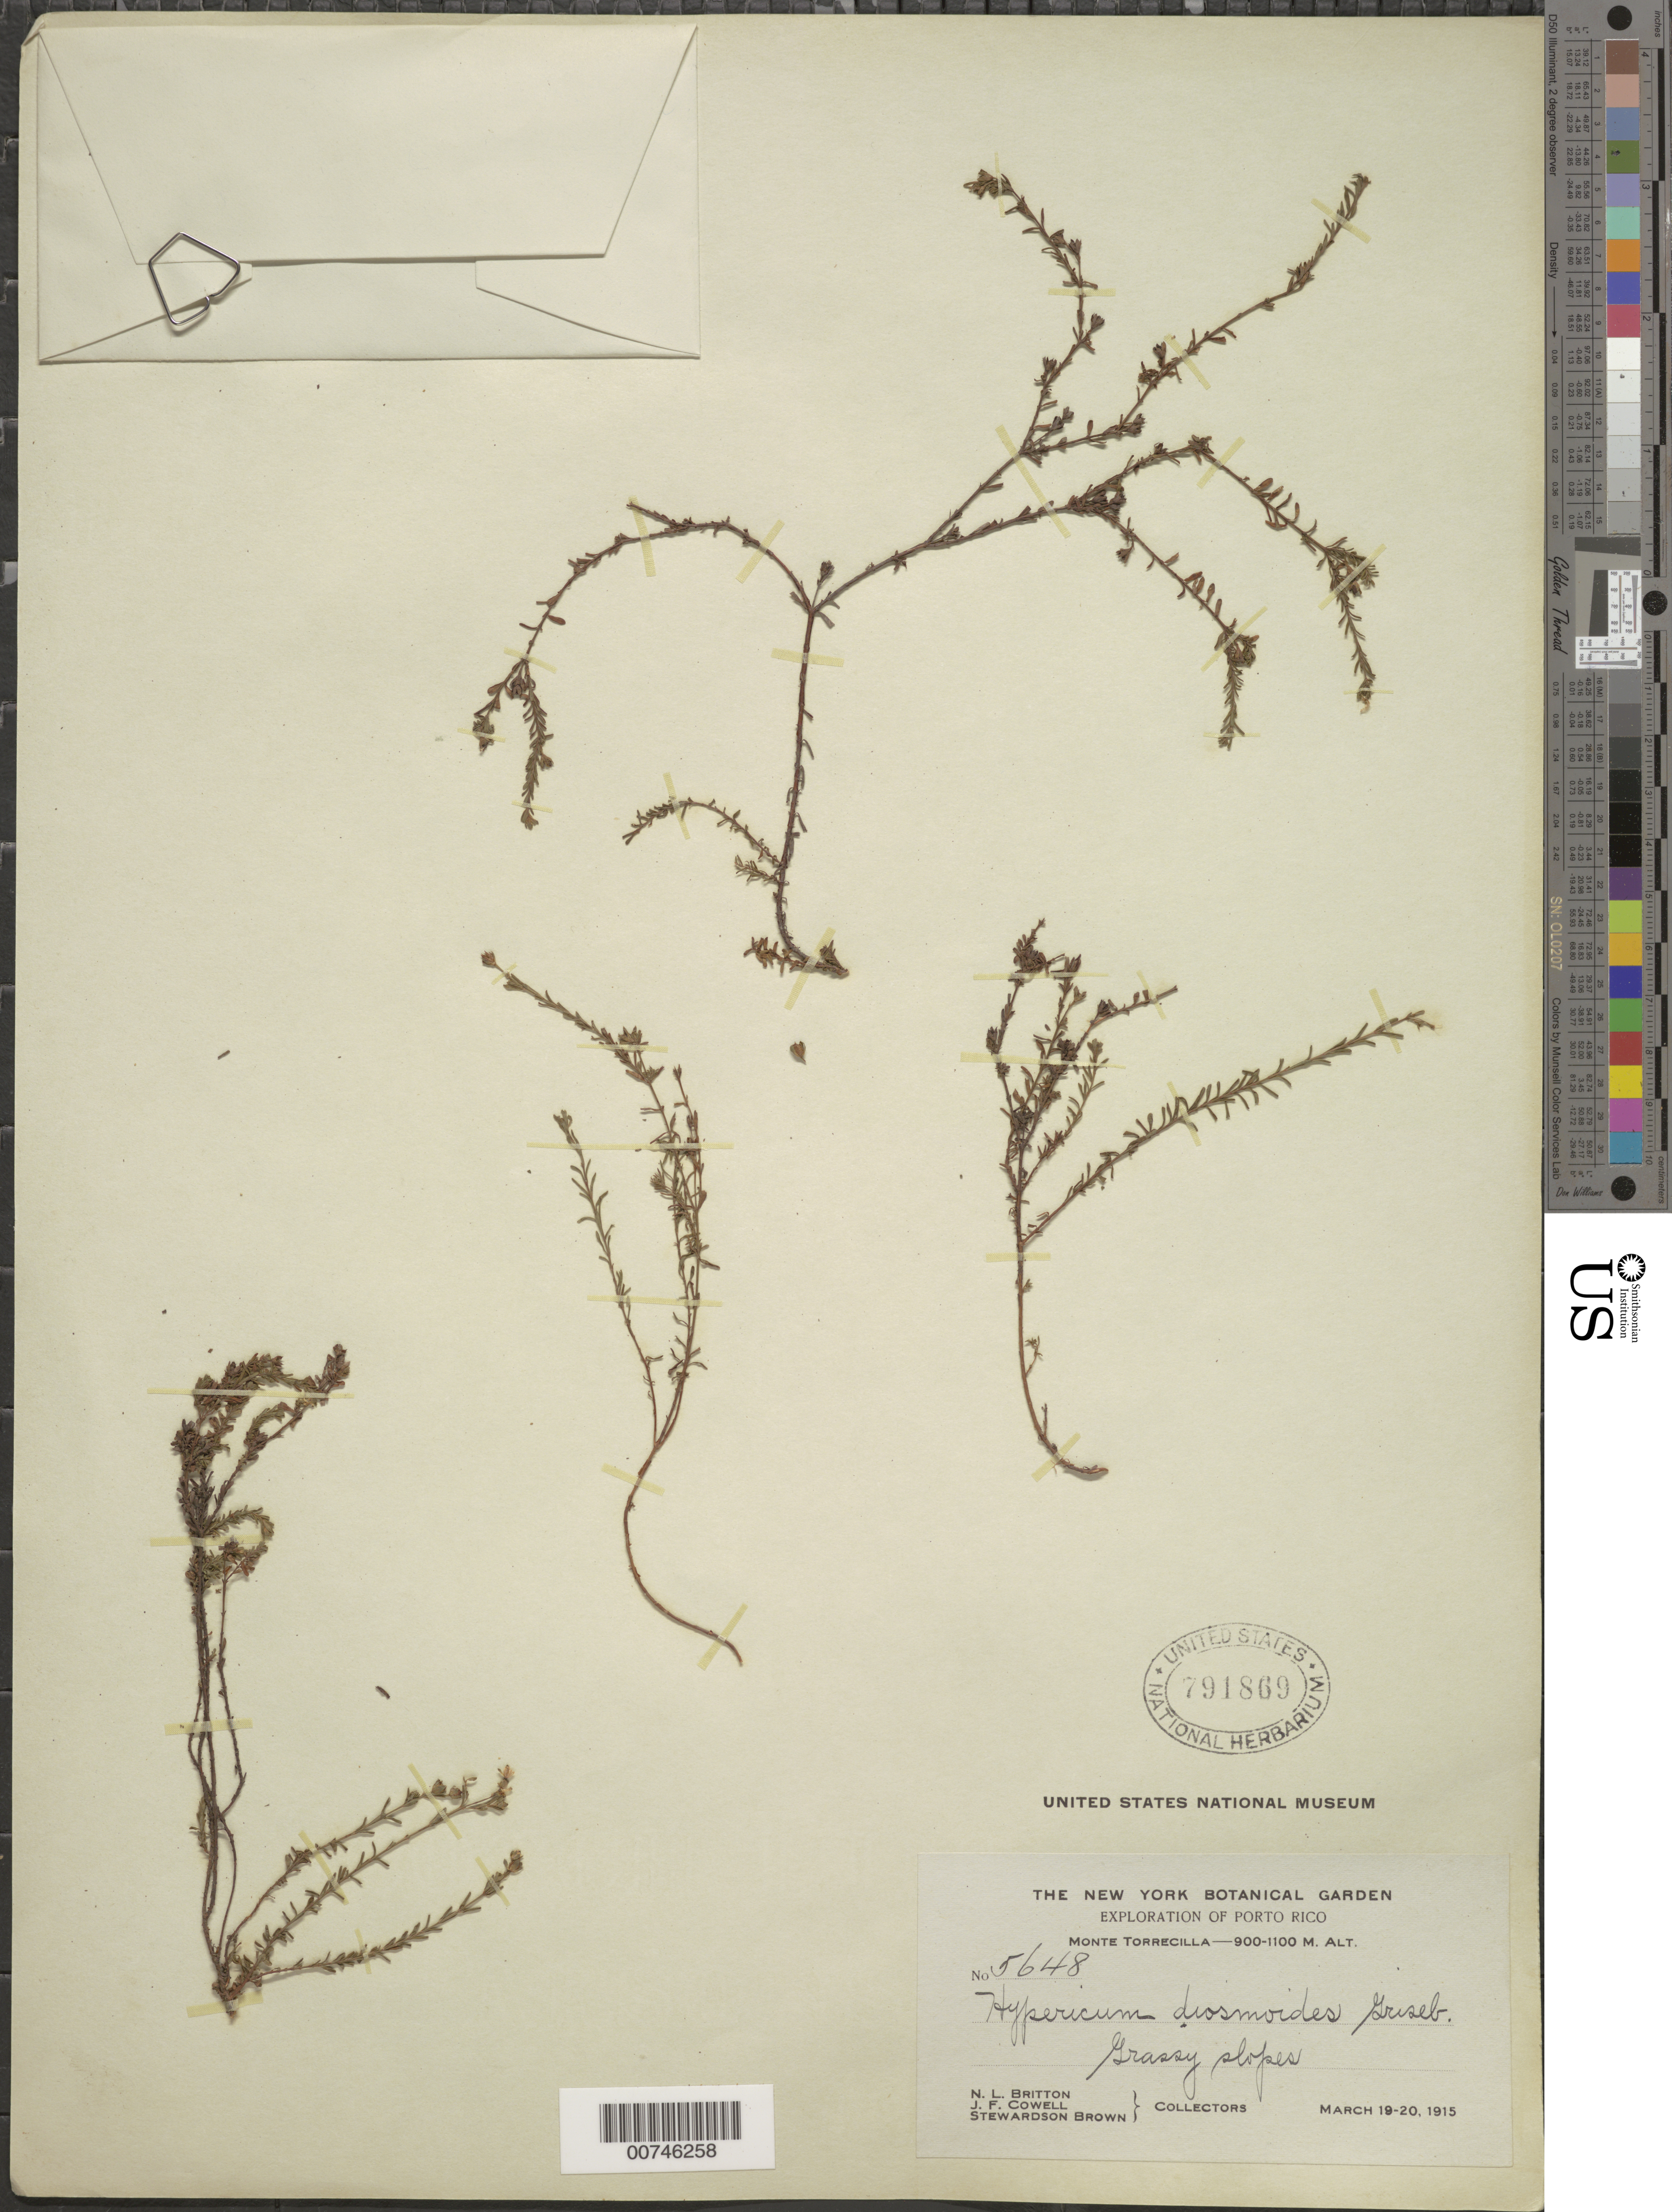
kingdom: Plantae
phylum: Tracheophyta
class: Magnoliopsida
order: Malpighiales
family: Hypericaceae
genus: Hypericum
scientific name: Hypericum diosmoides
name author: Griseb.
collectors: N. Britton, J. F. Cowell & S. Brown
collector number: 5648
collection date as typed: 19 Mar 1915 to 20 Mar 1915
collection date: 1915-03-19/1915-03-20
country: Puerto Rico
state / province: Barranquitas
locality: Monte Torrecilla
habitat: Grassy slopes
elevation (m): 900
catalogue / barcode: US 791869